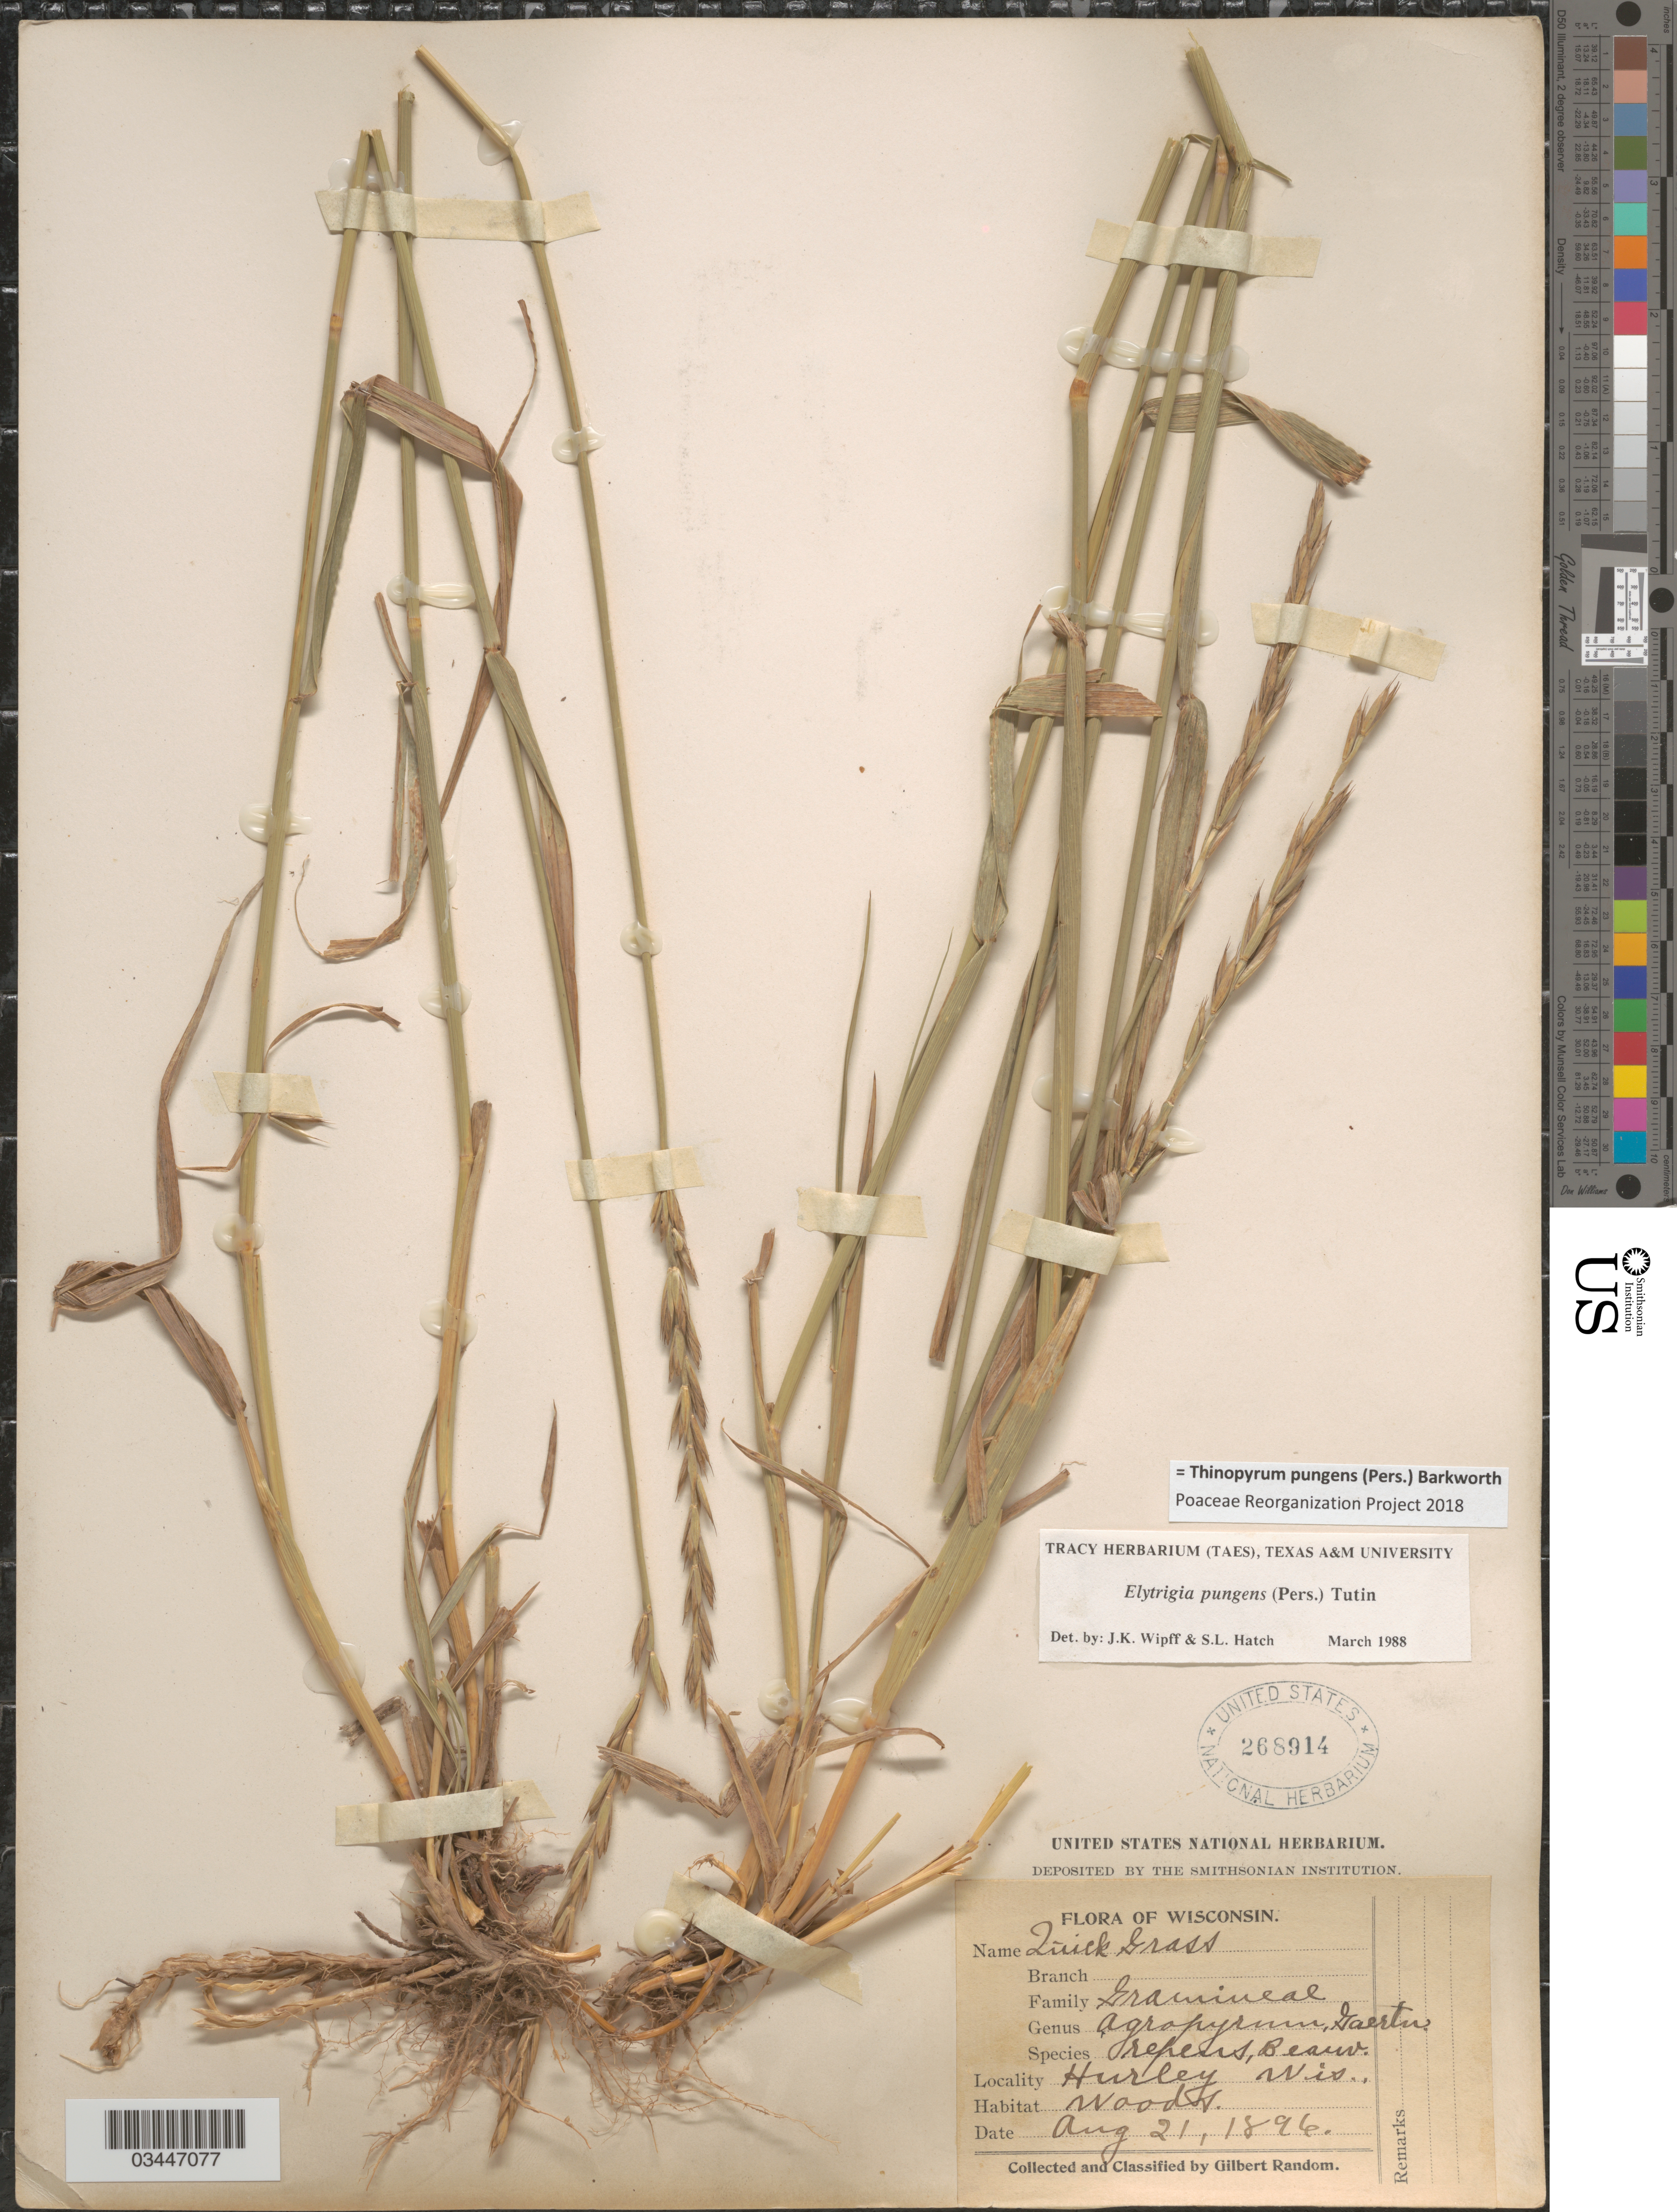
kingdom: Plantae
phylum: Tracheophyta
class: Liliopsida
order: Poales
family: Poaceae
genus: Thinopyrum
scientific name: Thinopyrum pungens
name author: (Pers.) Barkworth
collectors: G. Random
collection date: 1896-08-21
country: United States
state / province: Wisconsin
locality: Hurley. Woods.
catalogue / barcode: US 268914